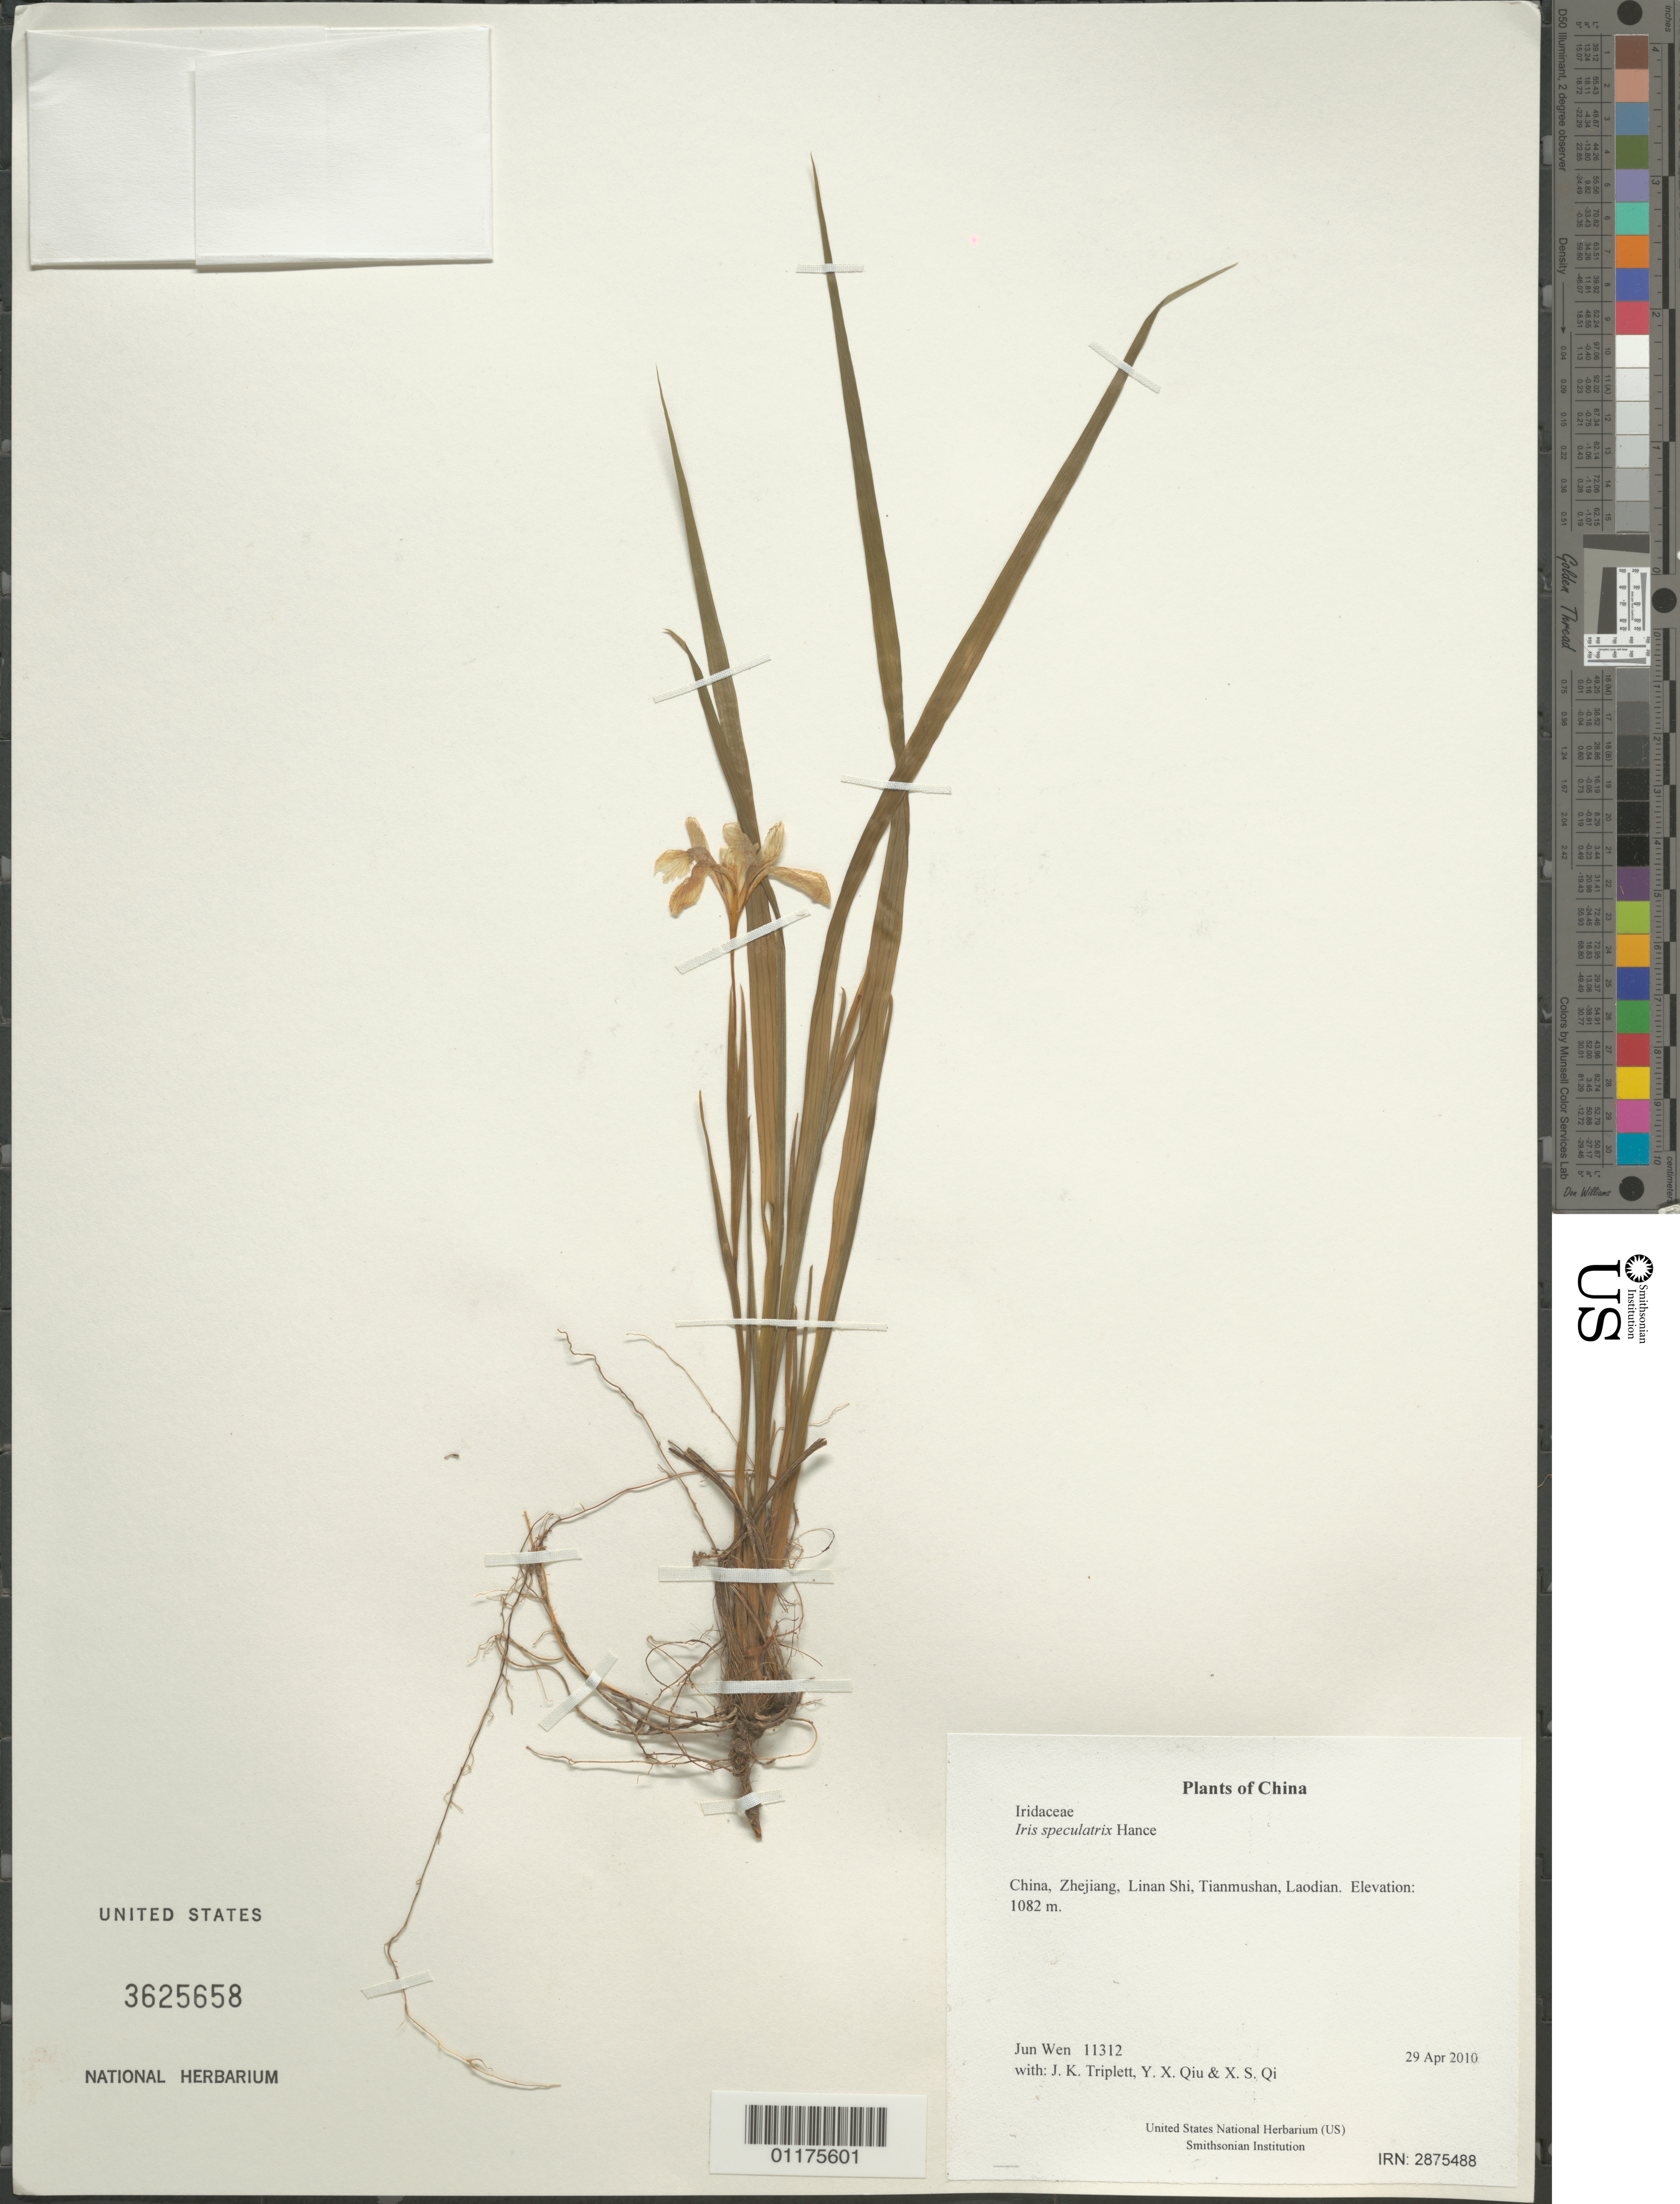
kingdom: Plantae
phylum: Tracheophyta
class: Liliopsida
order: Asparagales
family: Iridaceae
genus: Iris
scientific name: Iris speculatrix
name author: Hance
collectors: J. Wen, J. K. Triplett, Y. X. Qiu & X. S. Qi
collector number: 11312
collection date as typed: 29 Apr 2010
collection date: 2010-04-29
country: China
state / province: Zhejiang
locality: Linan Shi, Tianmushan, Laodian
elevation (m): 1082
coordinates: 30 20.537 N, 119 25.997 E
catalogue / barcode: US 3625658